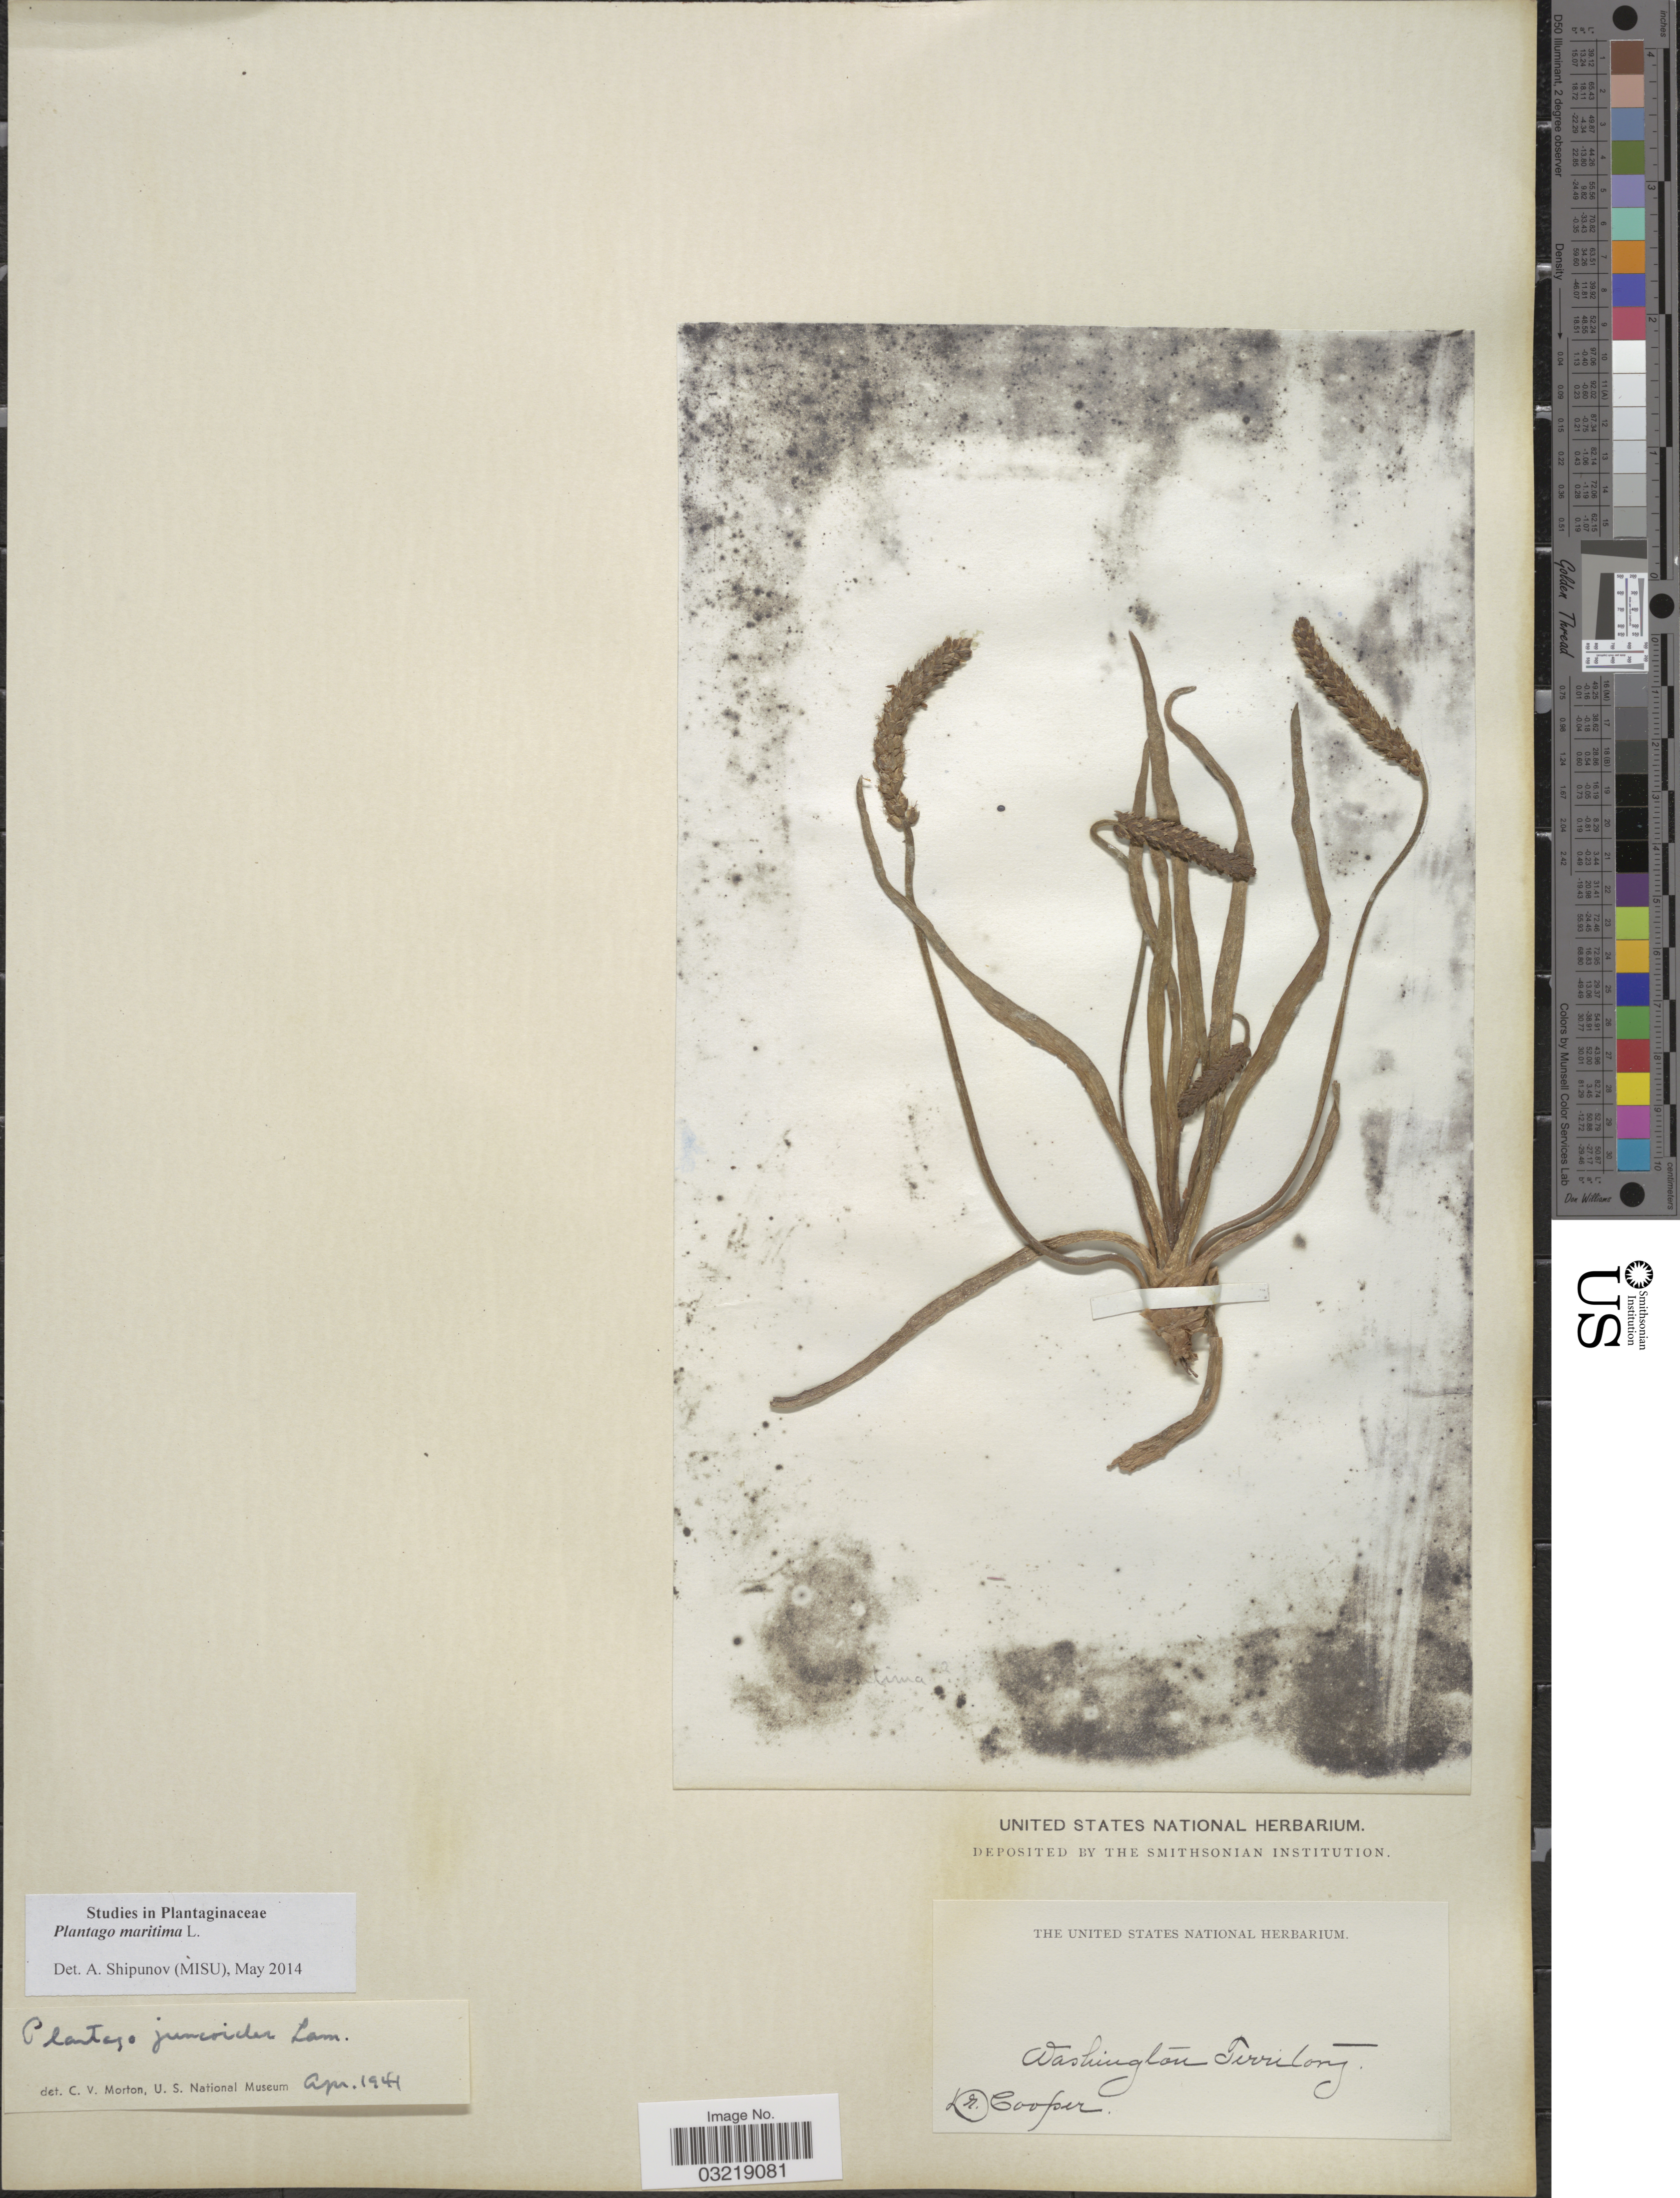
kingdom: Plantae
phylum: Tracheophyta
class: Magnoliopsida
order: Lamiales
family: Plantaginaceae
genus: Plantago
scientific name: Plantago maritima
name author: L.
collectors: Dr. Cooper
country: United States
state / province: Washington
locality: Washington Territory.